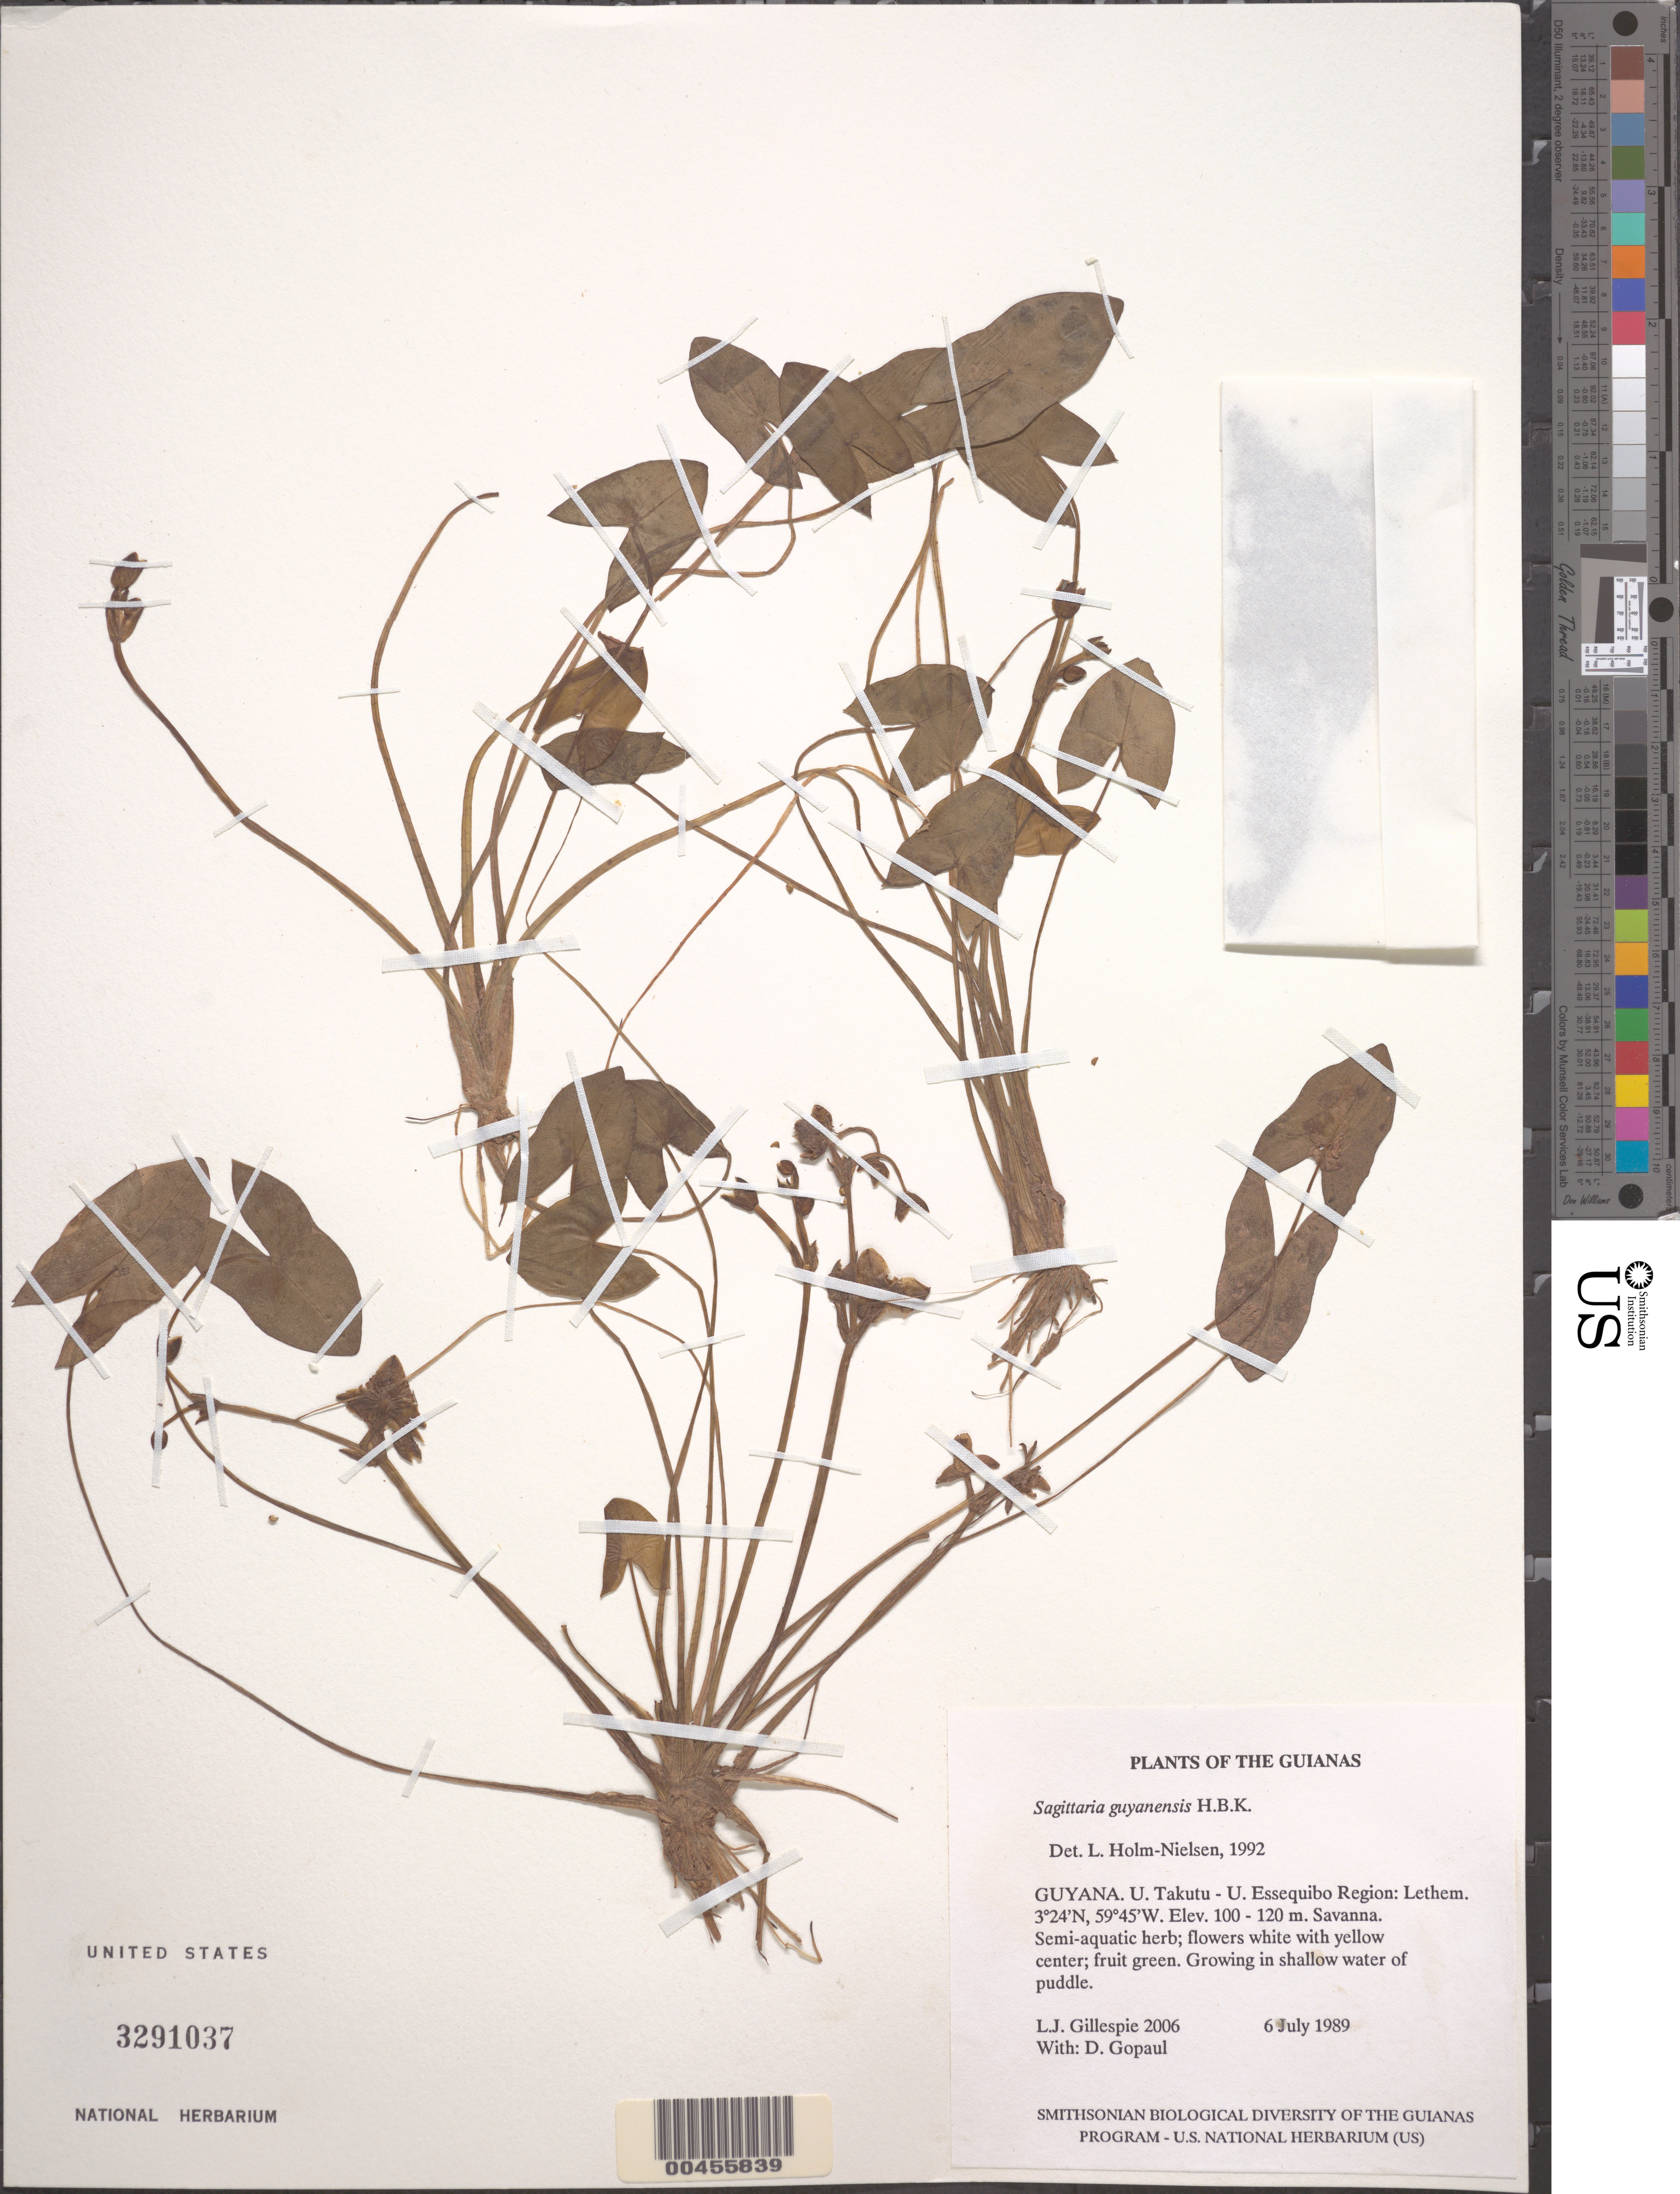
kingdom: Plantae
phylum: Tracheophyta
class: Liliopsida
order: Alismatales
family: Alismataceae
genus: Sagittaria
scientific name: Sagittaria guayanensis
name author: Kunth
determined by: Holm-Nielsen, L. B.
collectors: L. J. Gillespie & D. Gopaul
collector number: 2006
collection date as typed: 6 July 1989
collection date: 1989-07-06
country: Guyana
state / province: U. Takutu-U. Essequibo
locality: Lethem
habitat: Savanna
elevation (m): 100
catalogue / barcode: US 3291037